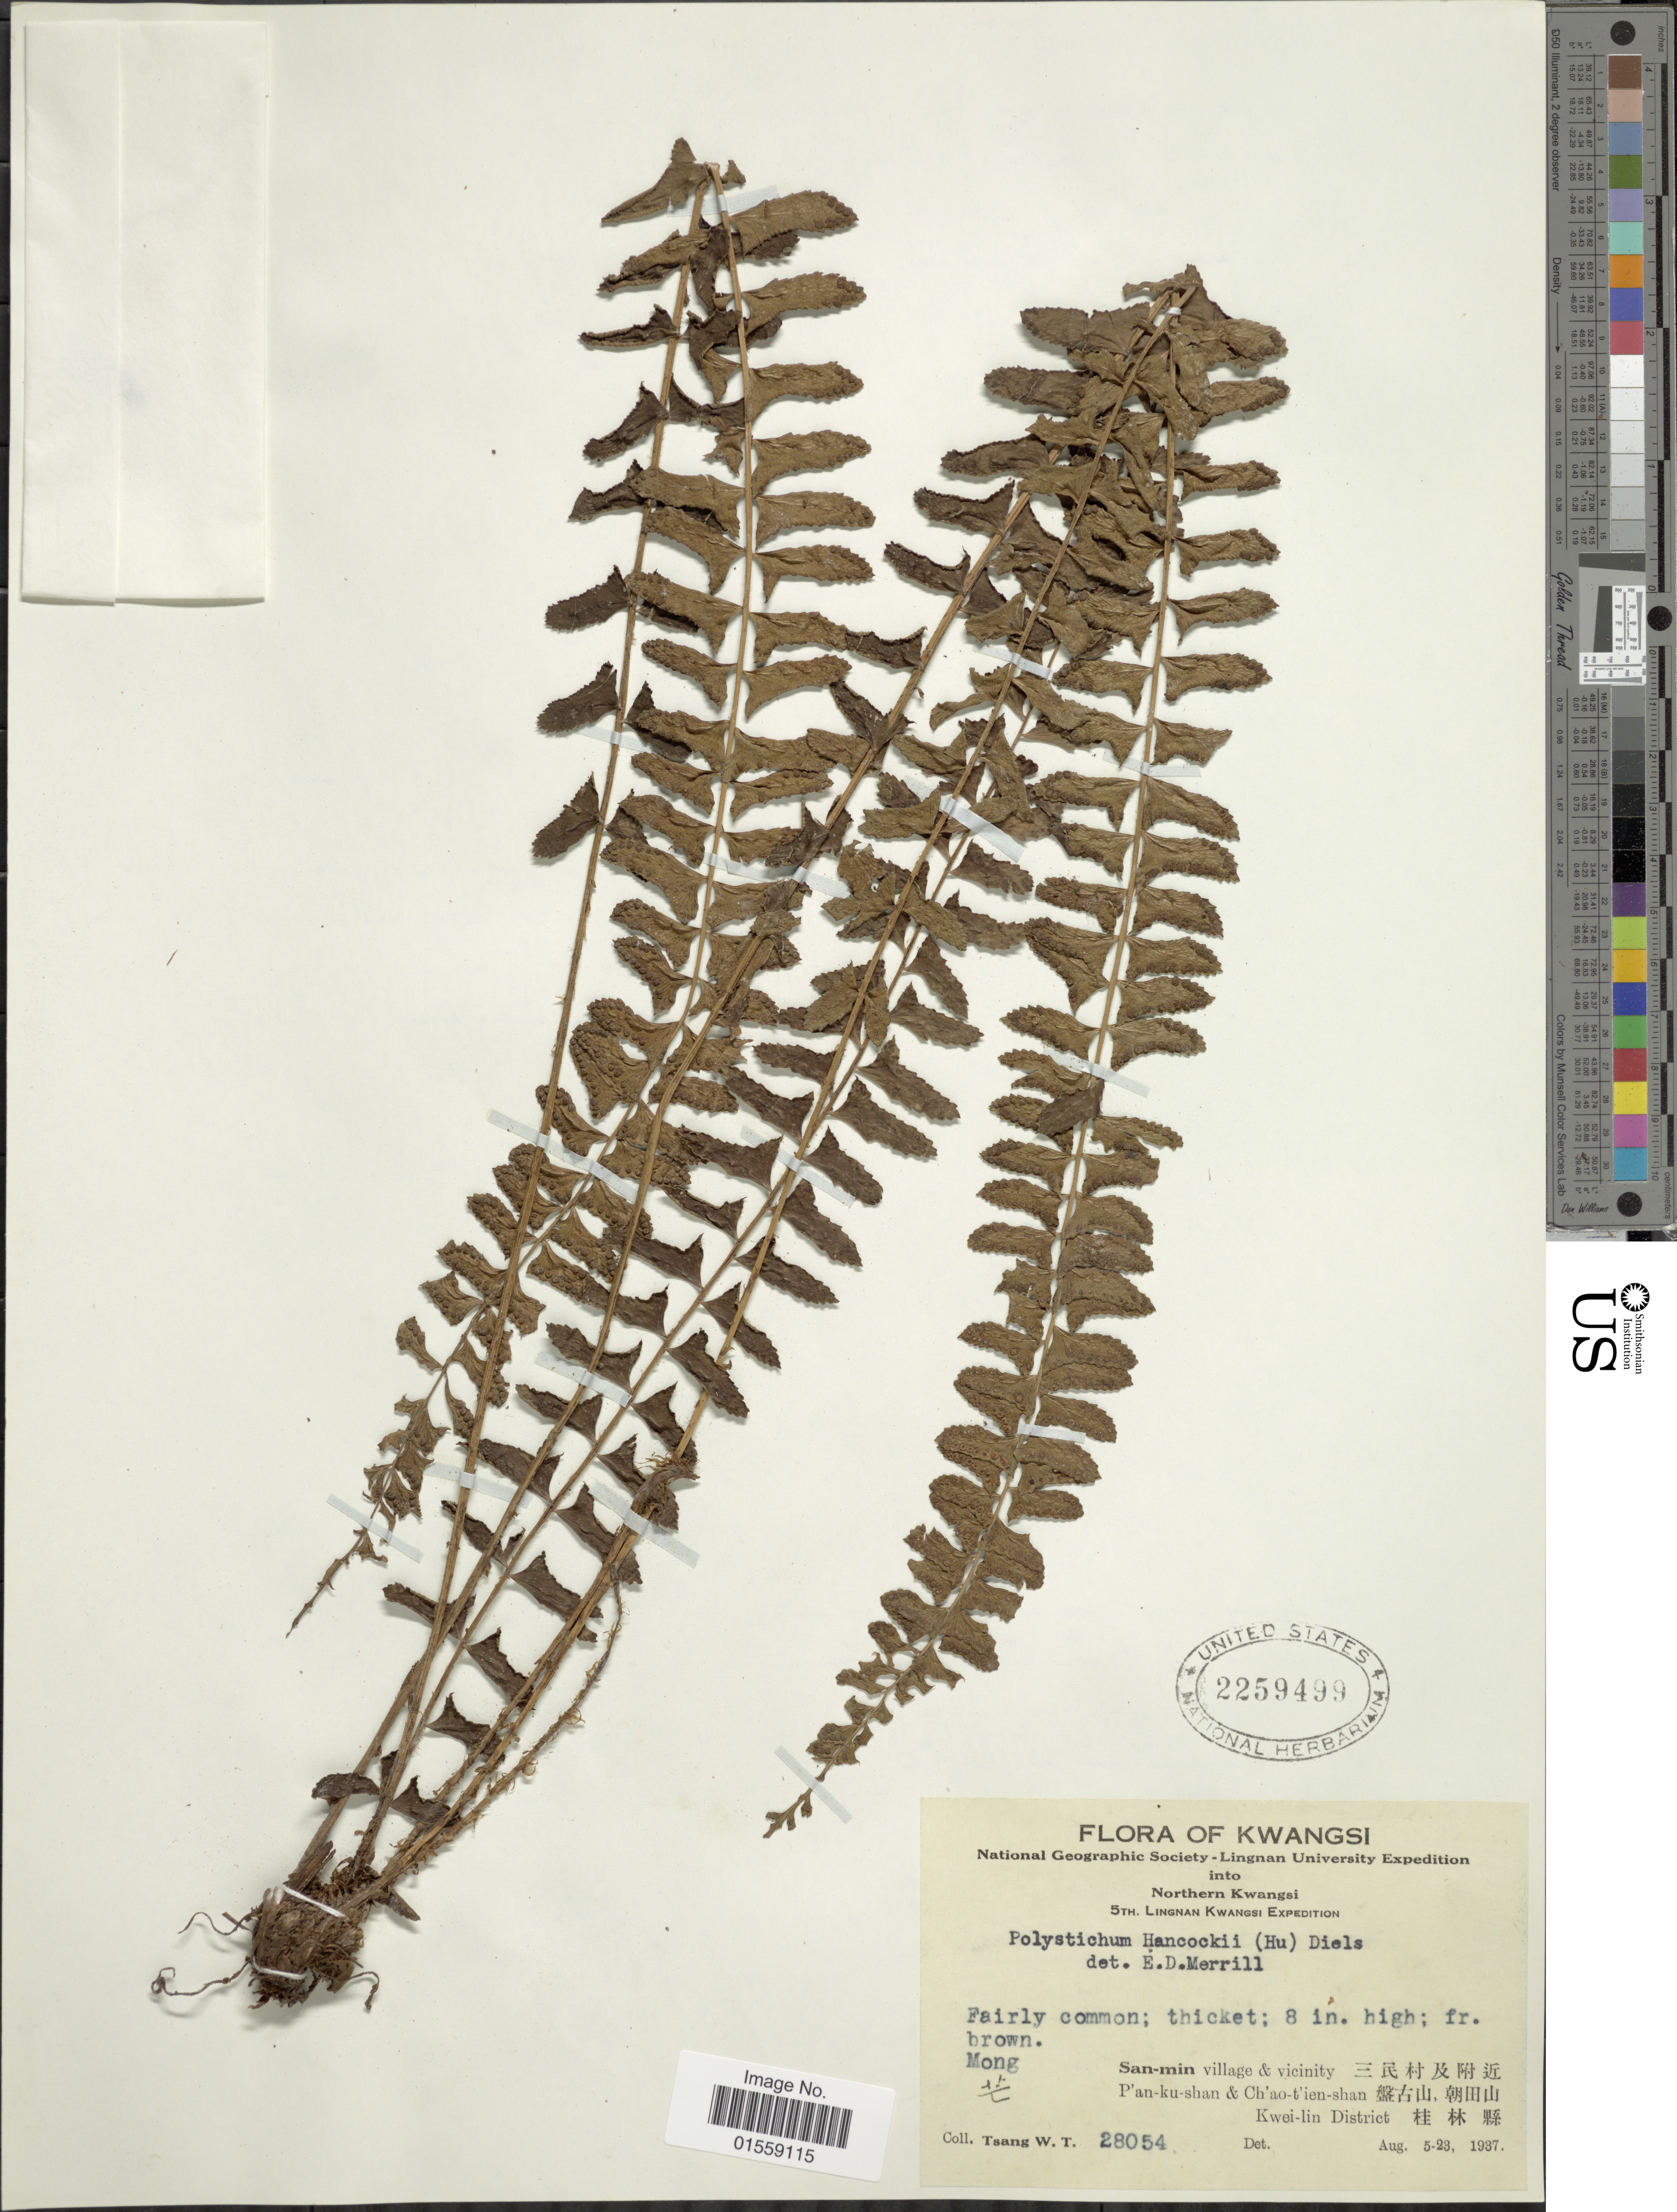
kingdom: Plantae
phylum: Tracheophyta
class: Polypodiopsida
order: Polypodiales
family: Dryopteridaceae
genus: Polystichum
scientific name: Polystichum hancockii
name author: (Hance) Diels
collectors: W. T. Tsang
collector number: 28054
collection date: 1937-08-05/1937-08-23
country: China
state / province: Guangxi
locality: Kwangsi, Northern Kwangsi, Mong, San-min village & vicinity, Pán-ku-shan & Ch'ao-t'ien-shan, Kwei-lin District.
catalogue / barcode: US 2259499